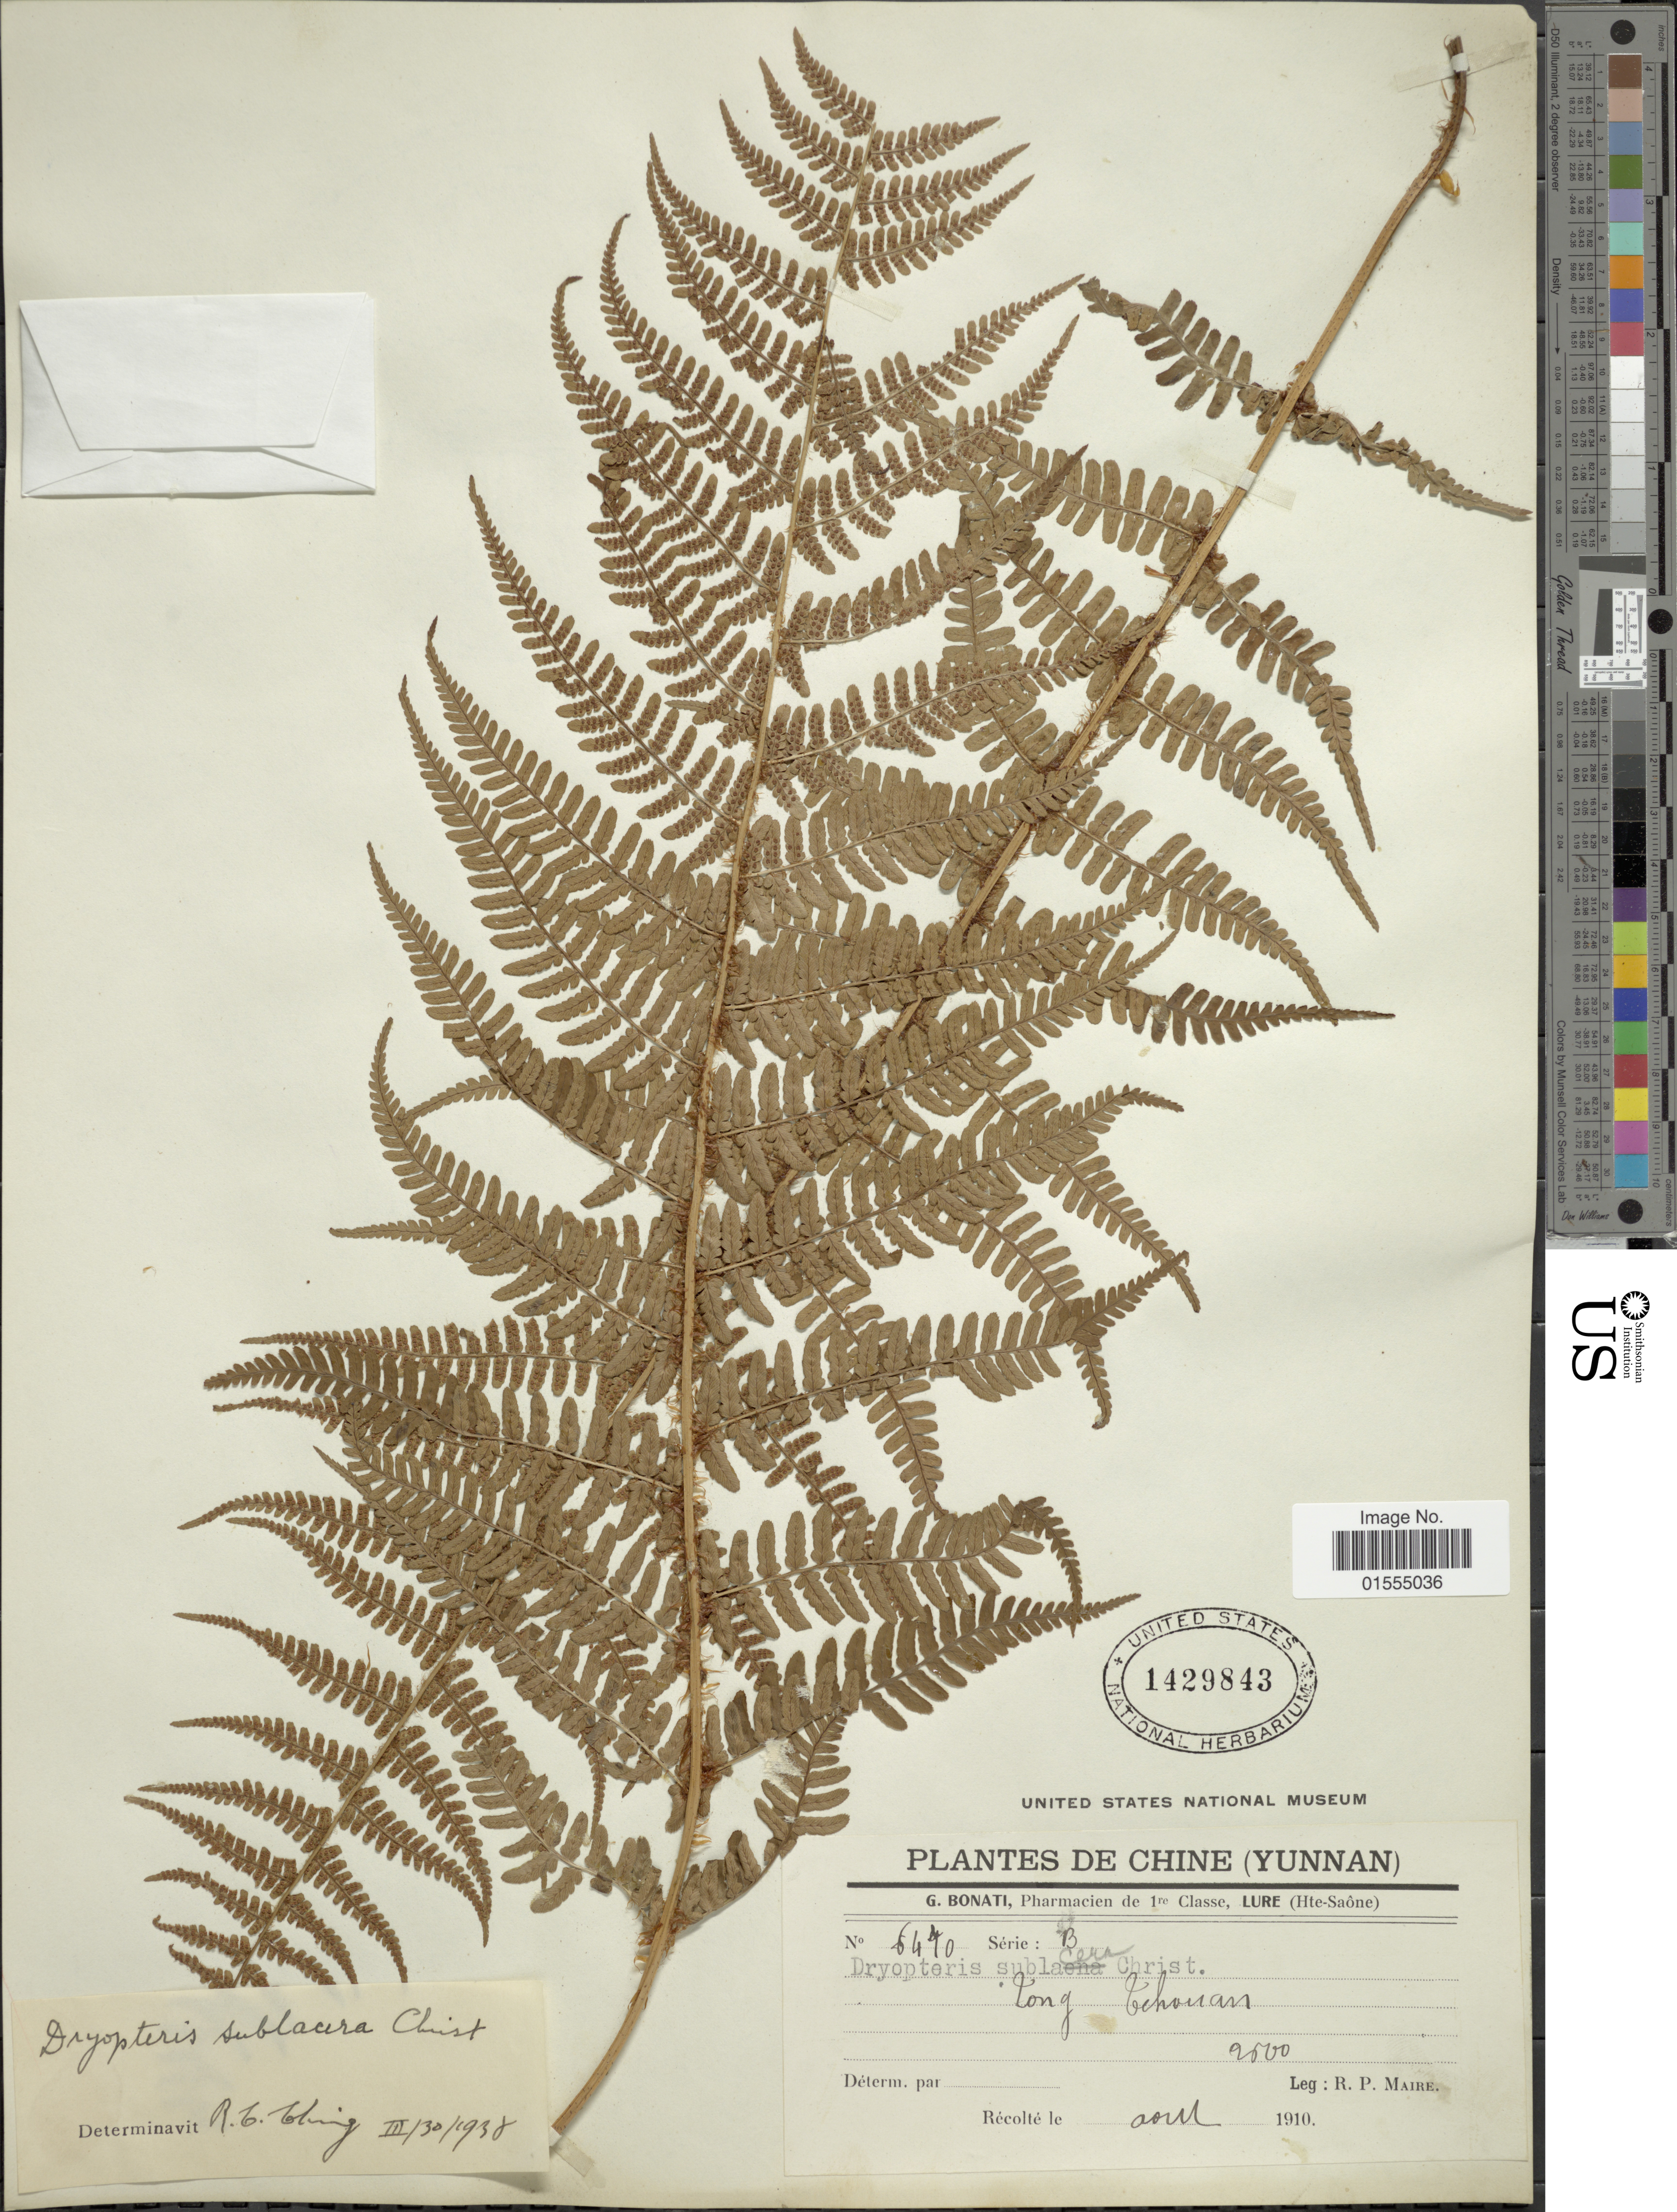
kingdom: Plantae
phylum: Tracheophyta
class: Polypodiopsida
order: Polypodiales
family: Dryopteridaceae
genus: Dryopteris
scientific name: Dryopteris sublacera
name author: Christ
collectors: R.-P. Maire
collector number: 6470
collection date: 1910-08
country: China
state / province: Yunnan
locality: Chine (Yunnan), Tong Tchoun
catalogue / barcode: US 1429843